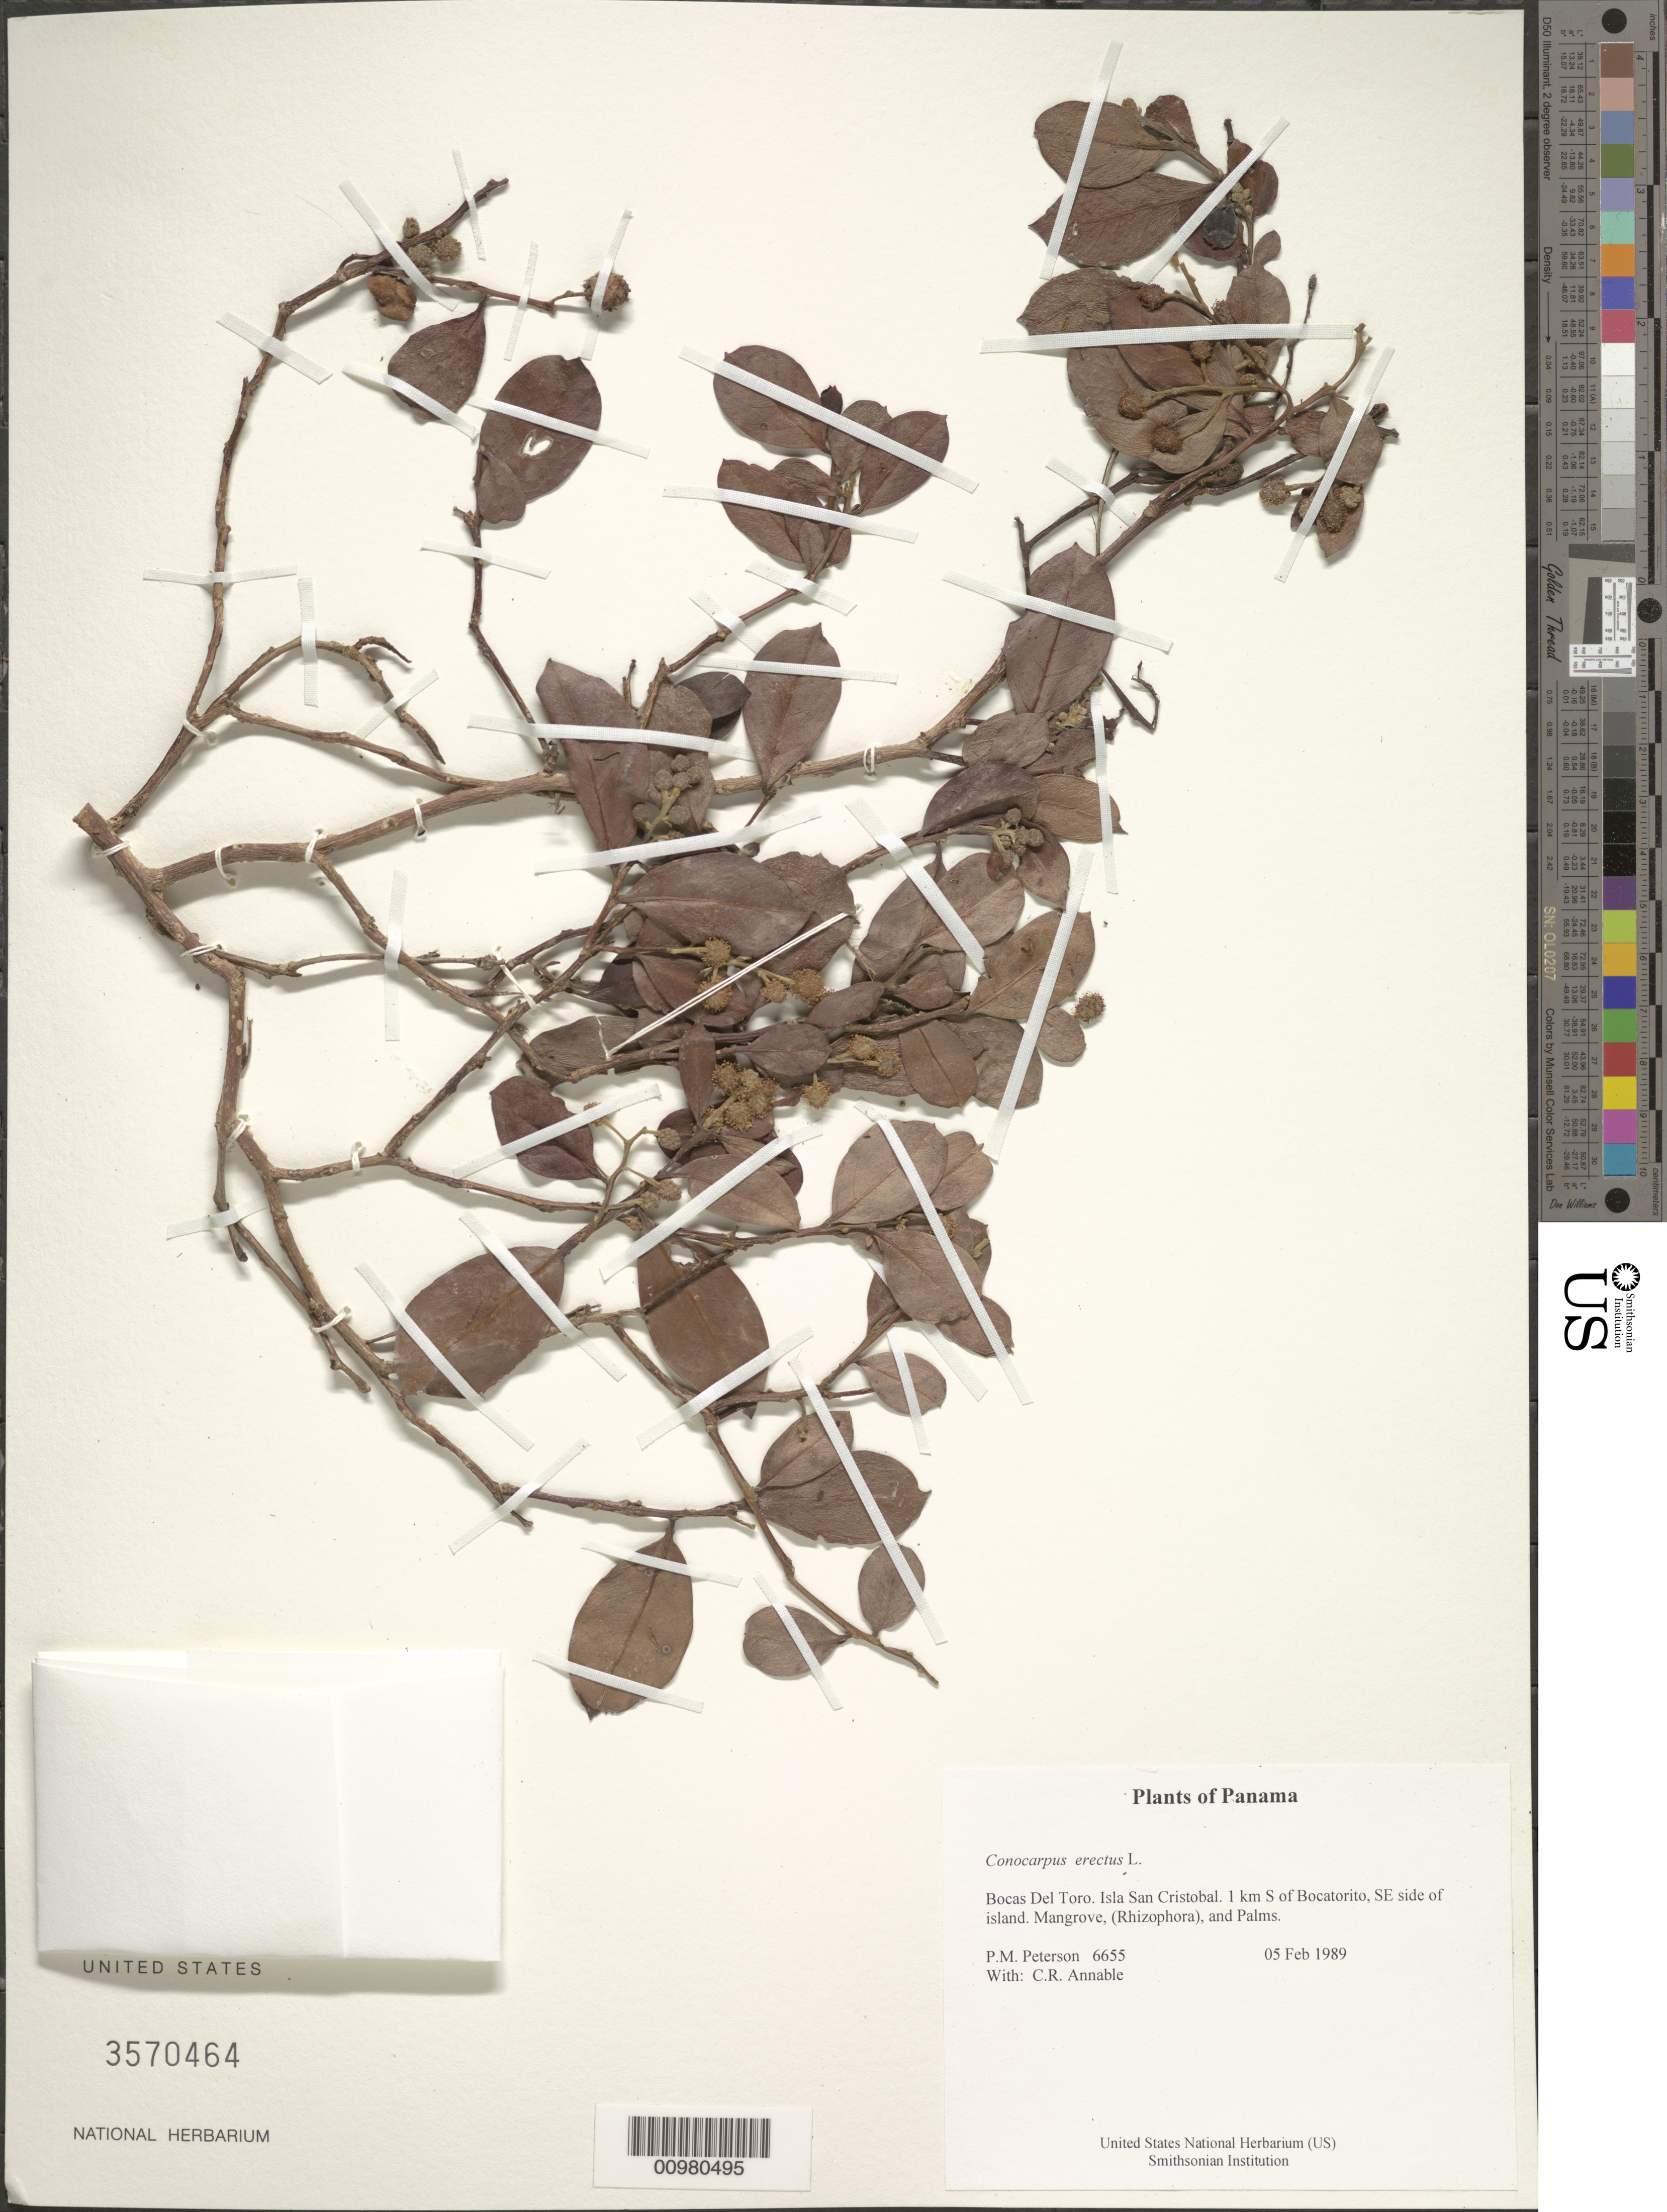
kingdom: Plantae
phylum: Tracheophyta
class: Magnoliopsida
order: Myrtales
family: Combretaceae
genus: Conocarpus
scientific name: Conocarpus erectus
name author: L.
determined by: Liesner, R. L.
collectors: P. M. Peterson & C. R. Annable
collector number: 06655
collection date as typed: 05 Feb 1989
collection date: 1989-02-05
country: Panama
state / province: Bocas del Toro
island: San Cristobal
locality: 1 km S of Bocatorito, SE side of island.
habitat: Mangrove, (Rhizophora), and Palms.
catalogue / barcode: US 3570464